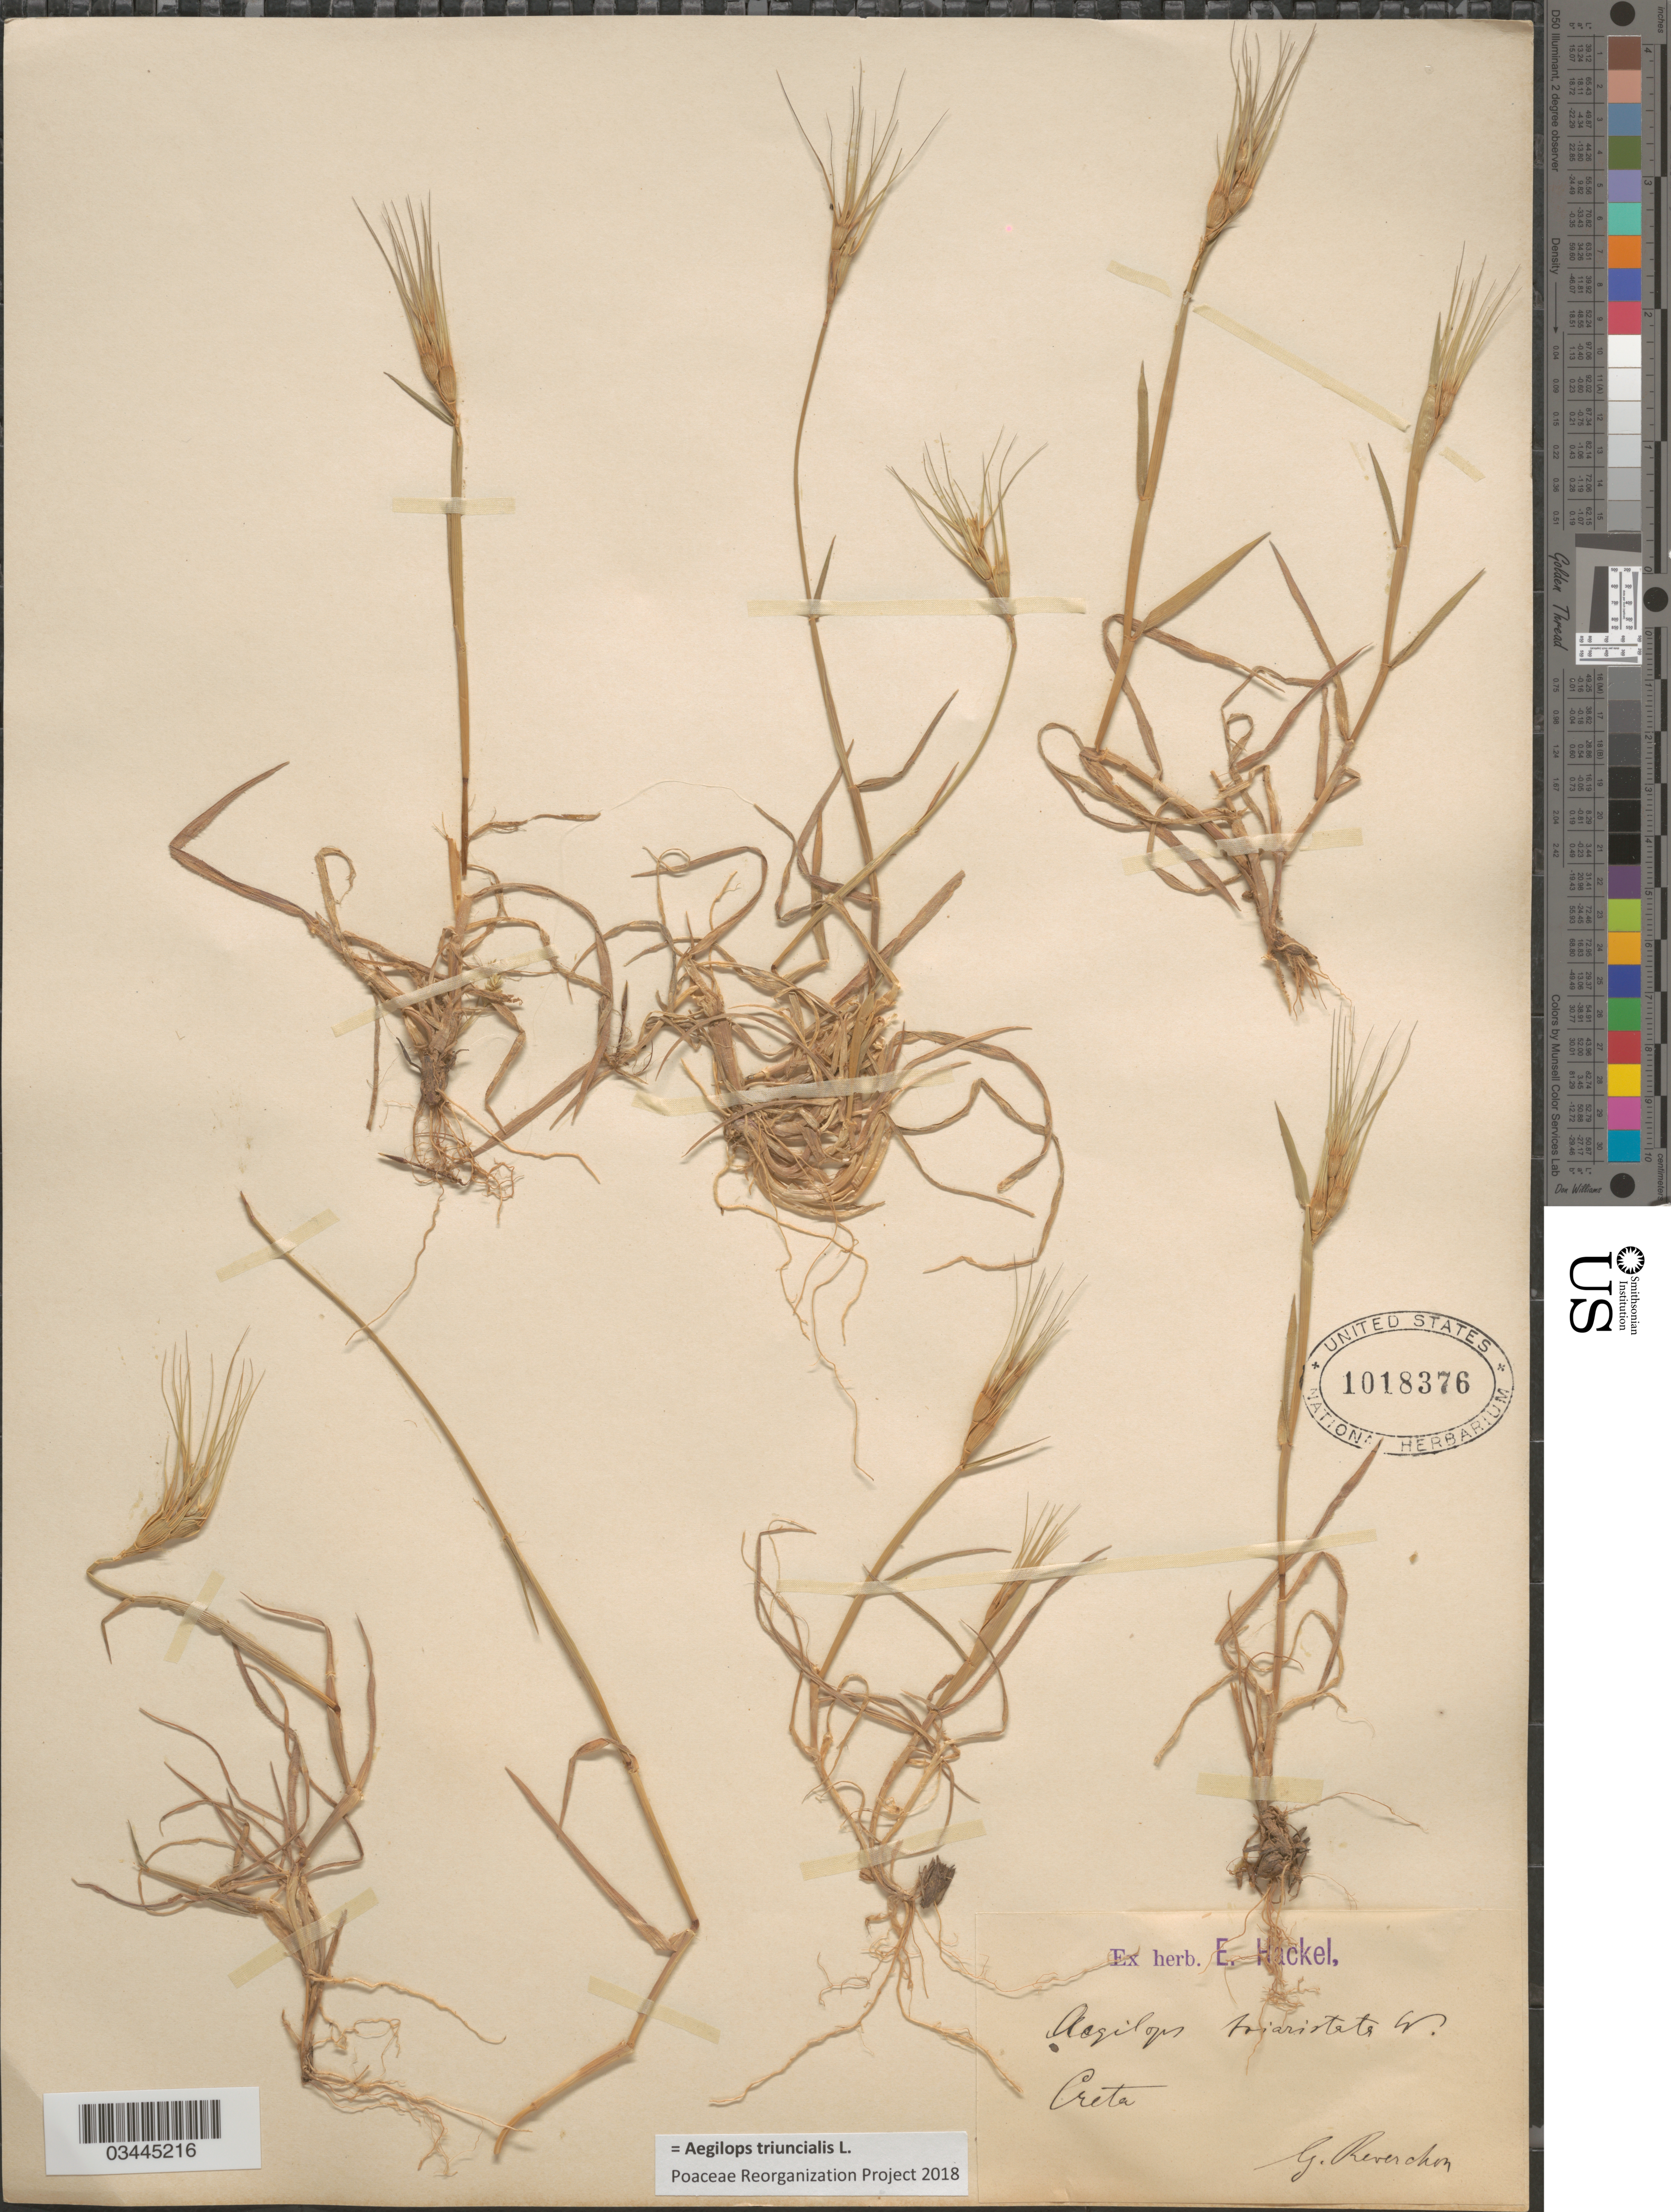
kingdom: Plantae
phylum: Tracheophyta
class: Liliopsida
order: Poales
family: Poaceae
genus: Aegilops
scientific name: Aegilops triuncialis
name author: L.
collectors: -. Reverchon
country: Greece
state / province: Crete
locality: Creta.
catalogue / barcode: US 1018376